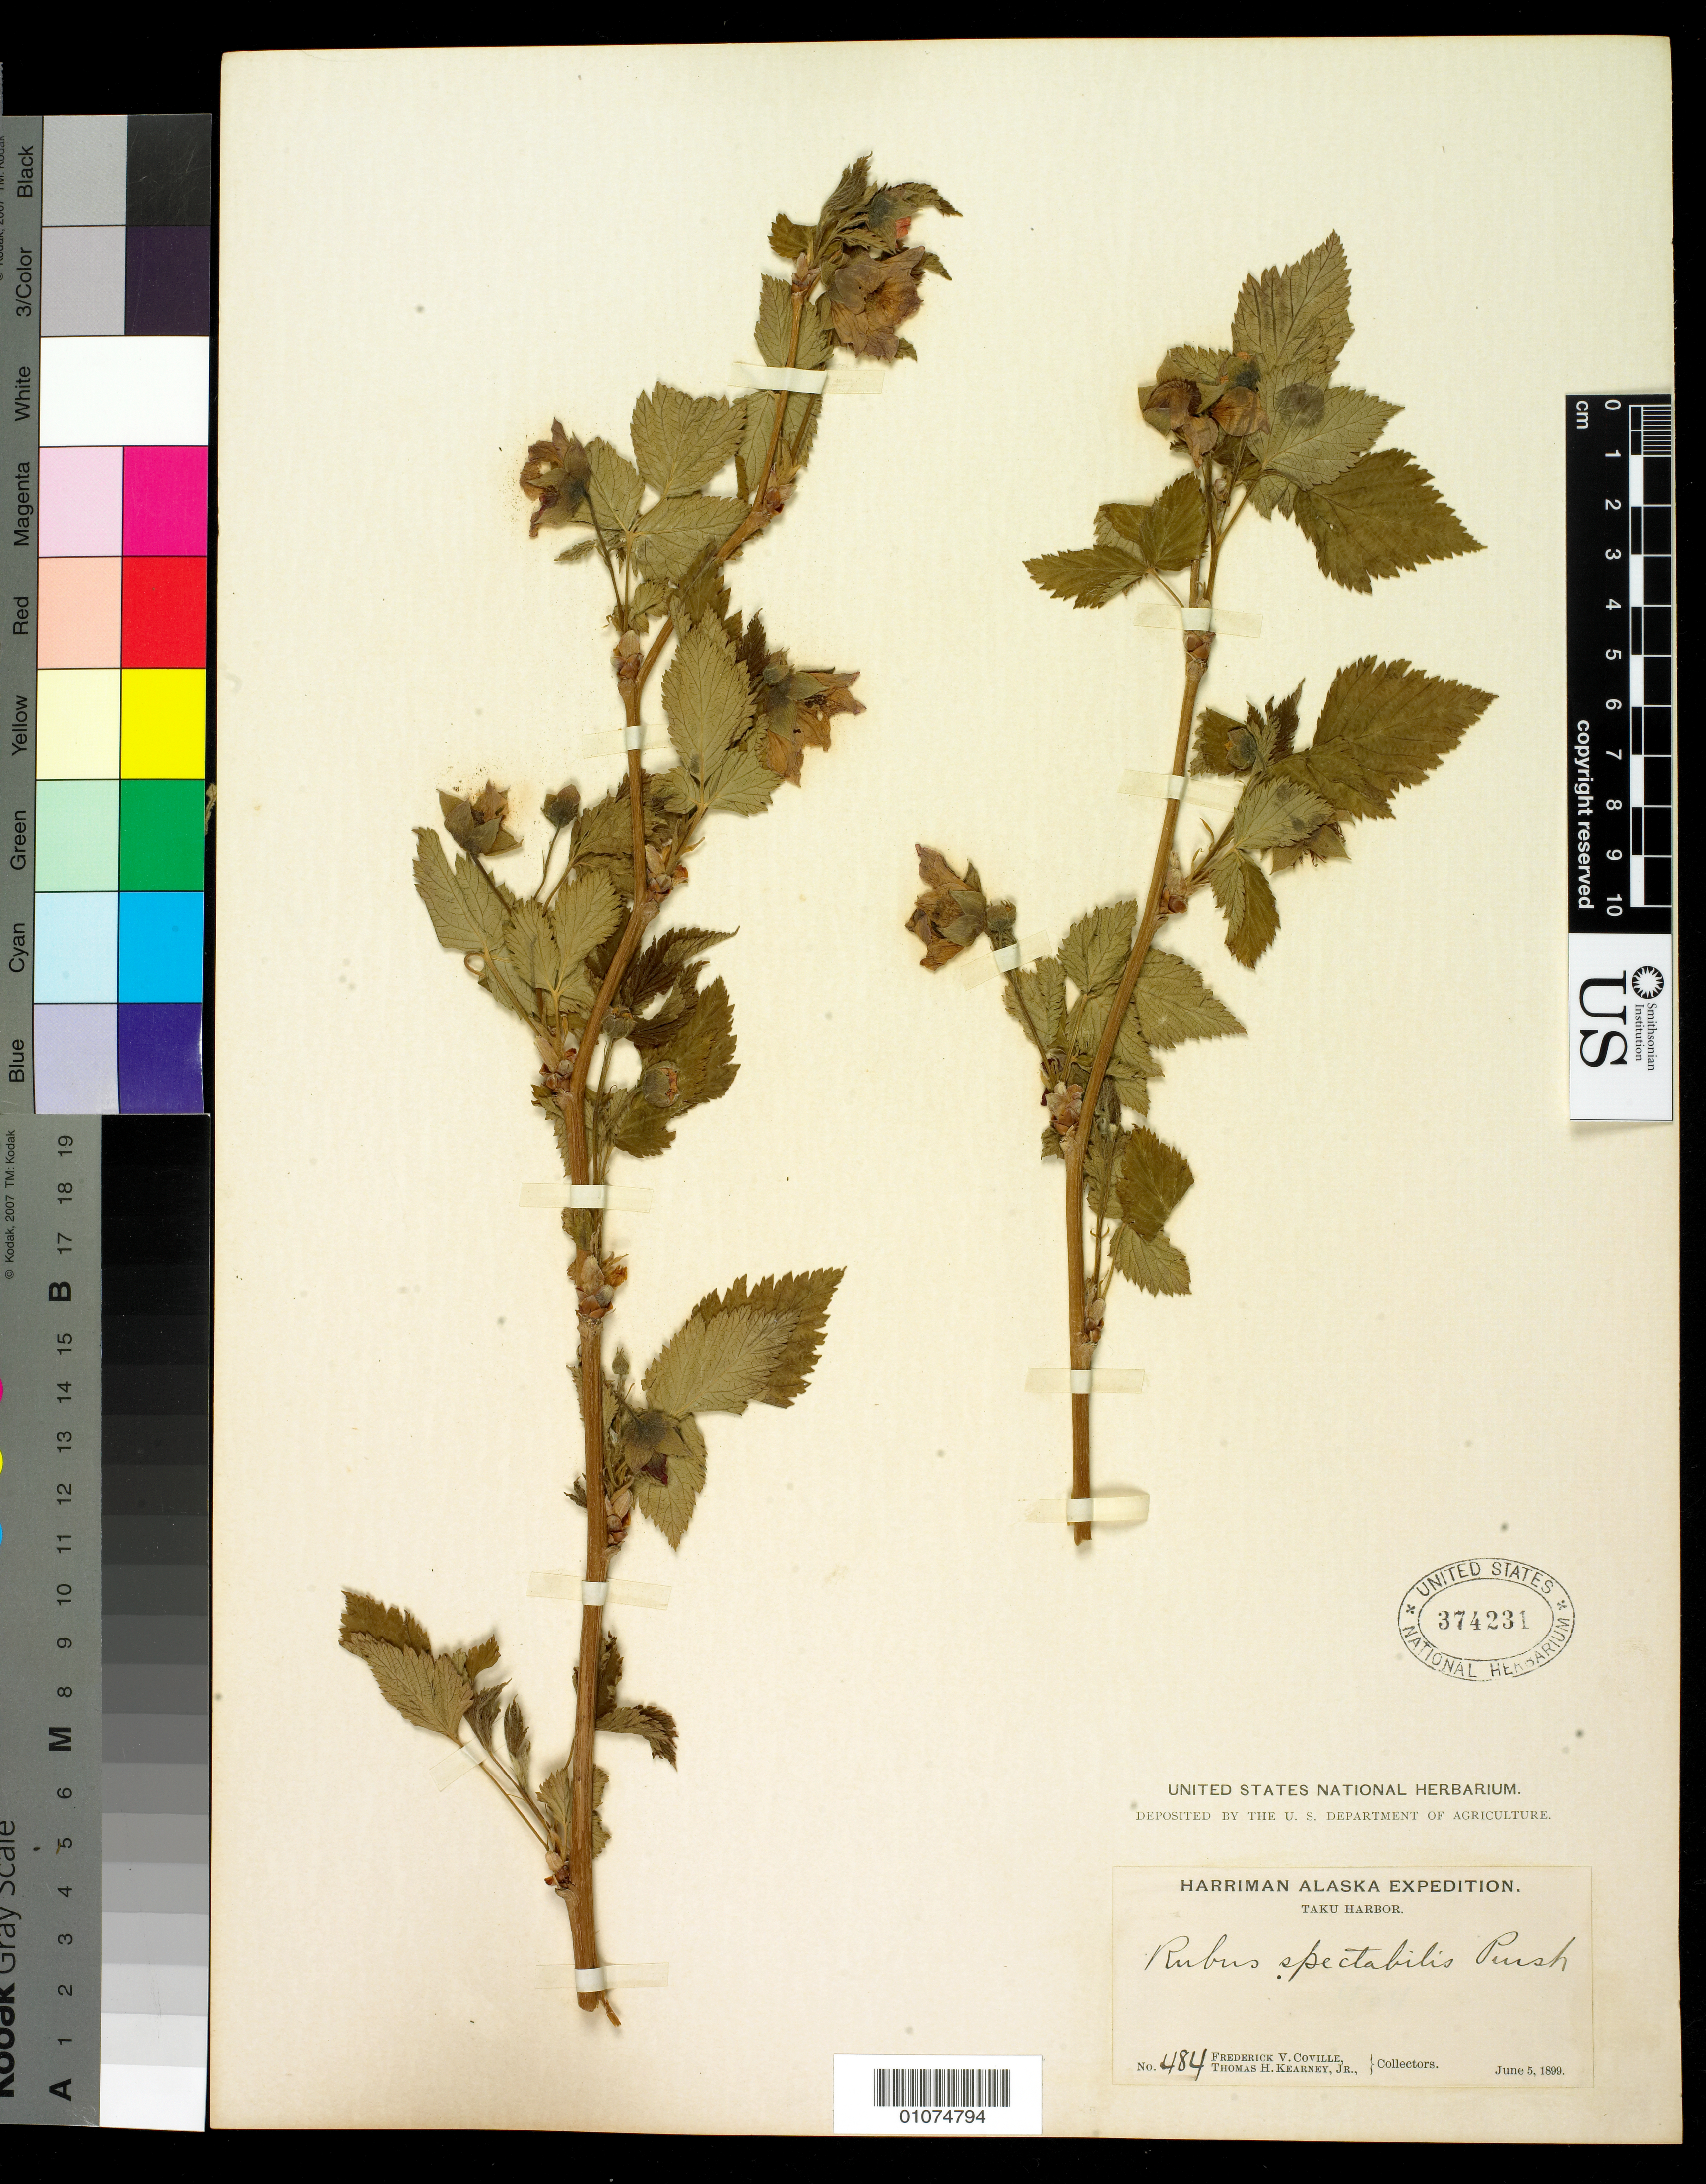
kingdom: Plantae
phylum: Tracheophyta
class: Magnoliopsida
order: Rosales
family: Rosaceae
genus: Rubus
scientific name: Rubus spectabilis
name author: Pursh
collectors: F. V. Coville & T. H. Kearney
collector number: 484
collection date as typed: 05 Jun 1899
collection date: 1899-06-05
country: United States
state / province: Alaska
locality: Taku Harbor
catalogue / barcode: US 374231